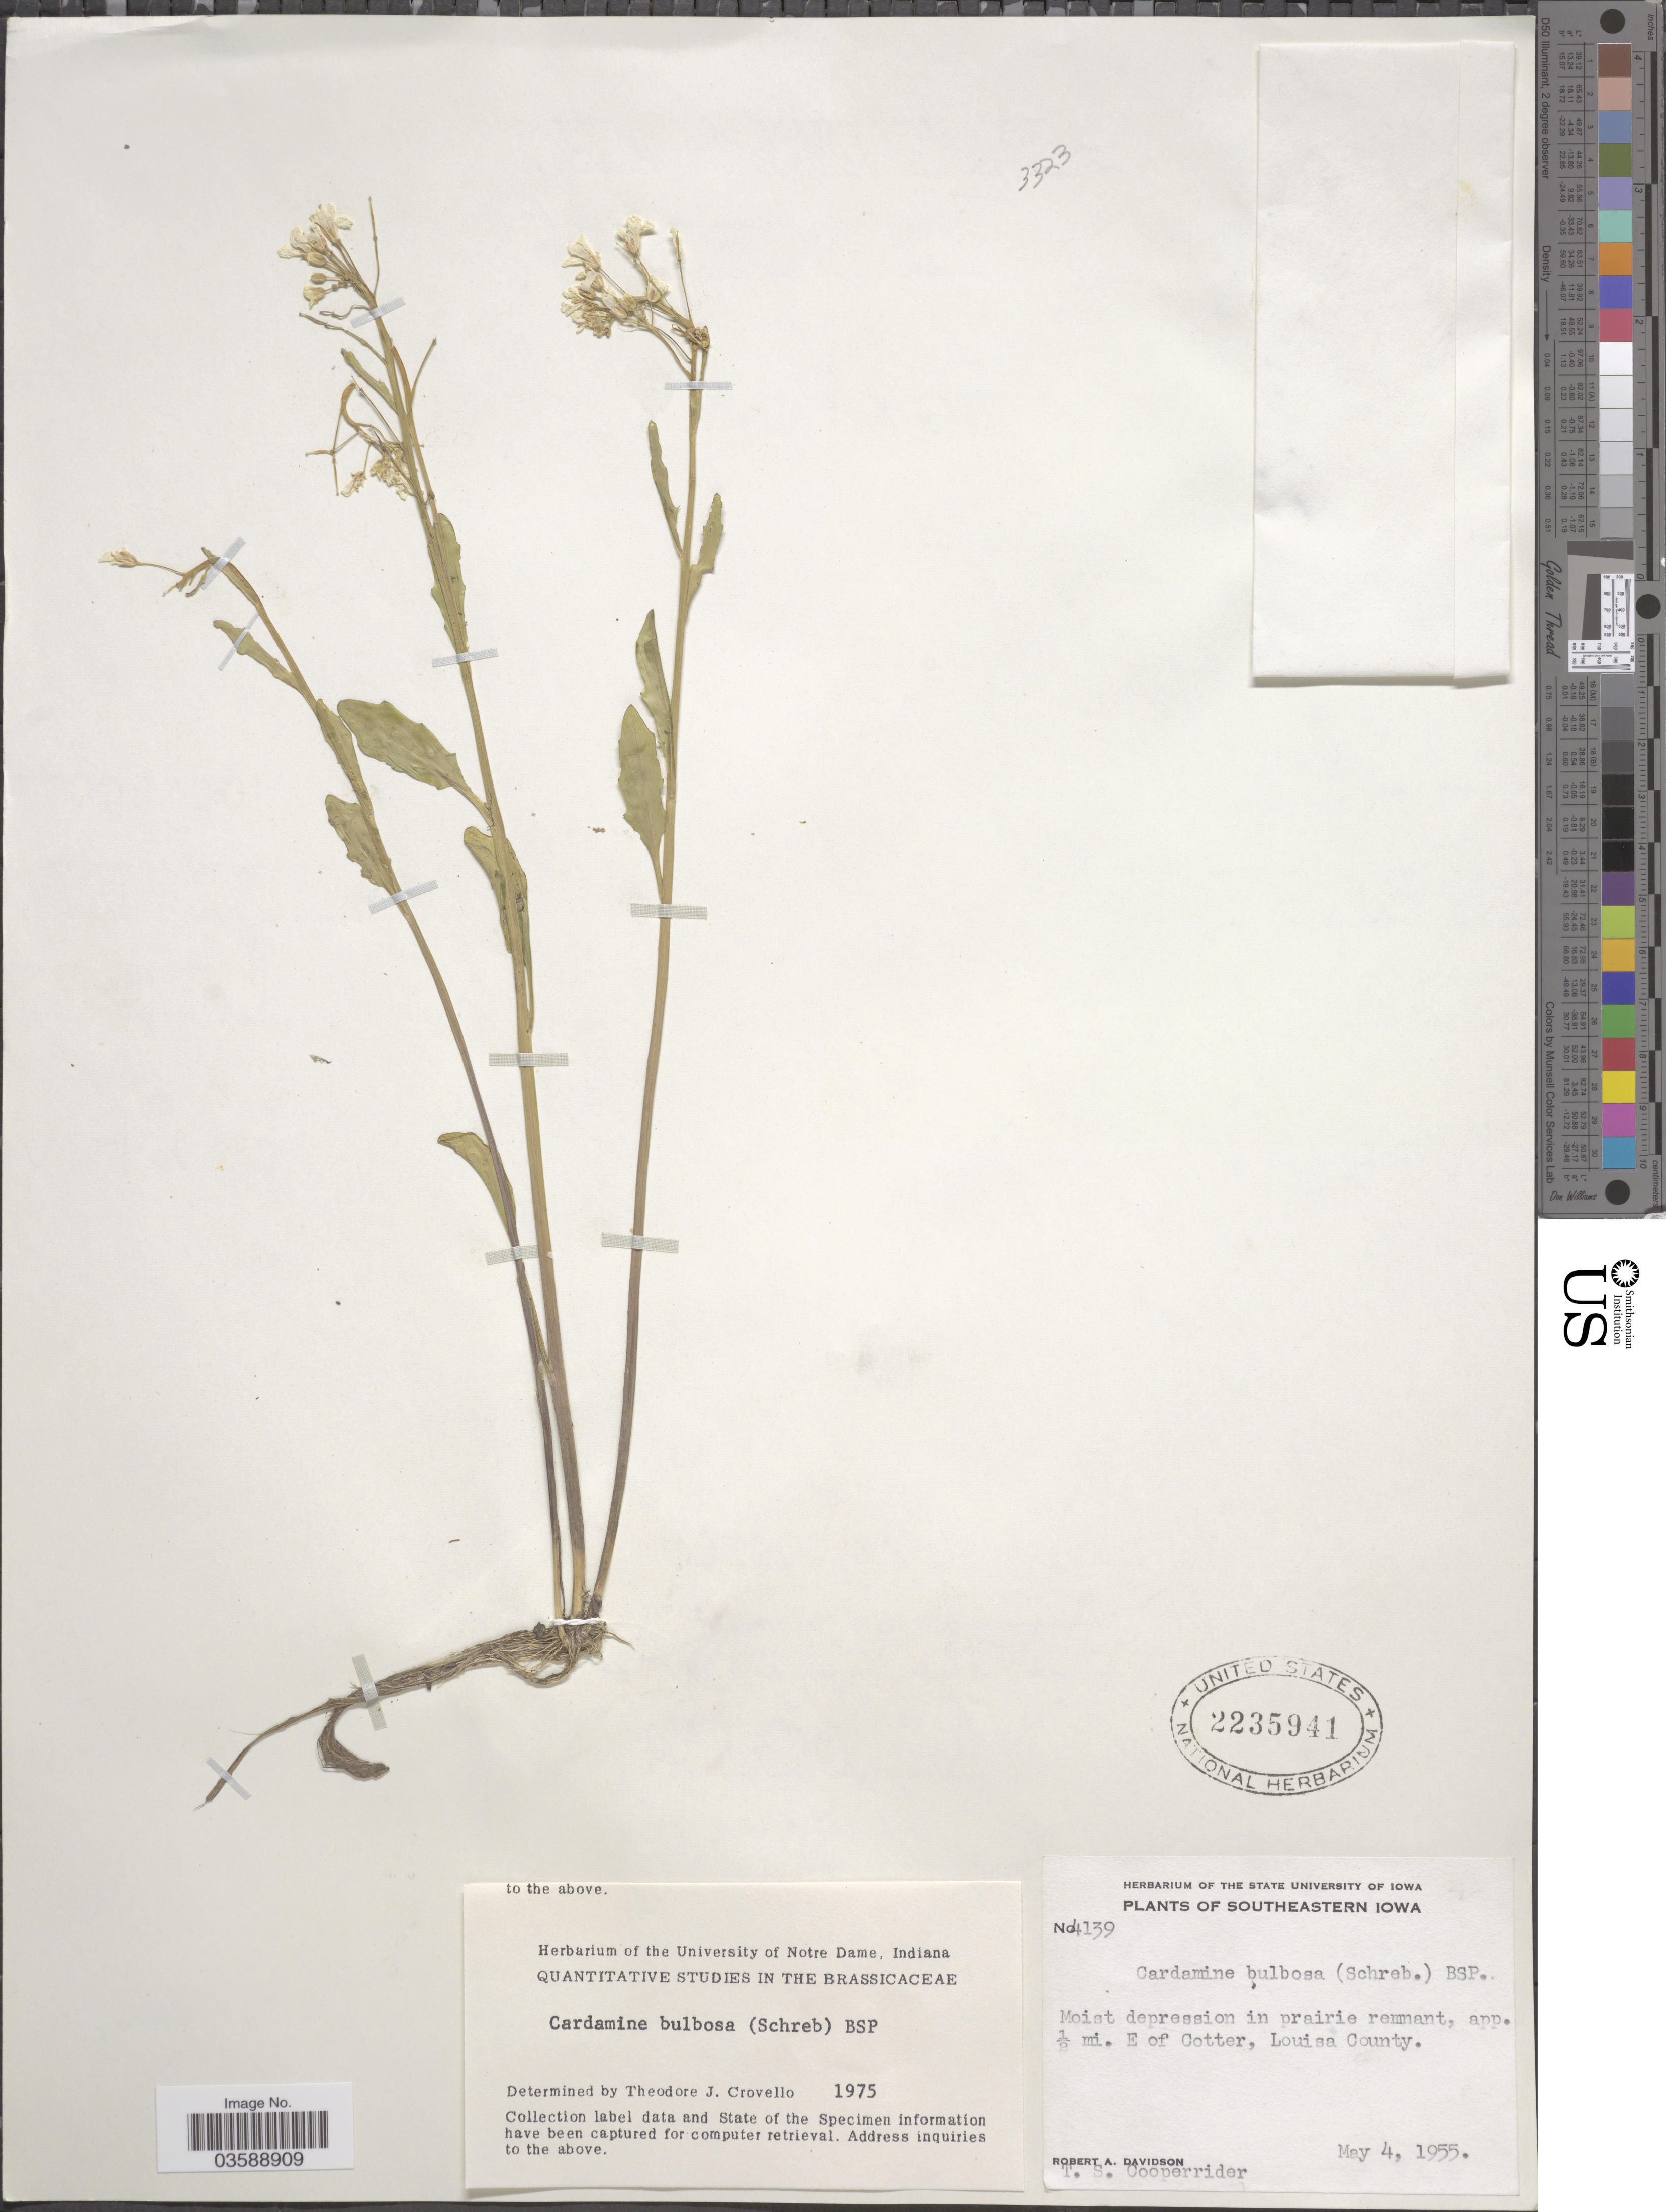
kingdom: Plantae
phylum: Tracheophyta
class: Magnoliopsida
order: Brassicales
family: Brassicaceae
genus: Cardamine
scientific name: Cardamine bulbosa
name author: (Schreb. ex Muhl.) Britton et al.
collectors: R. A. Davidson & T. S. Cooperrider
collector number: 4139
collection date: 1955-05-04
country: United States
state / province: Iowa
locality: Southeastern Iowa. app. ½ mi. E of Cotter, Louisa County.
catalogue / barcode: US 2235941